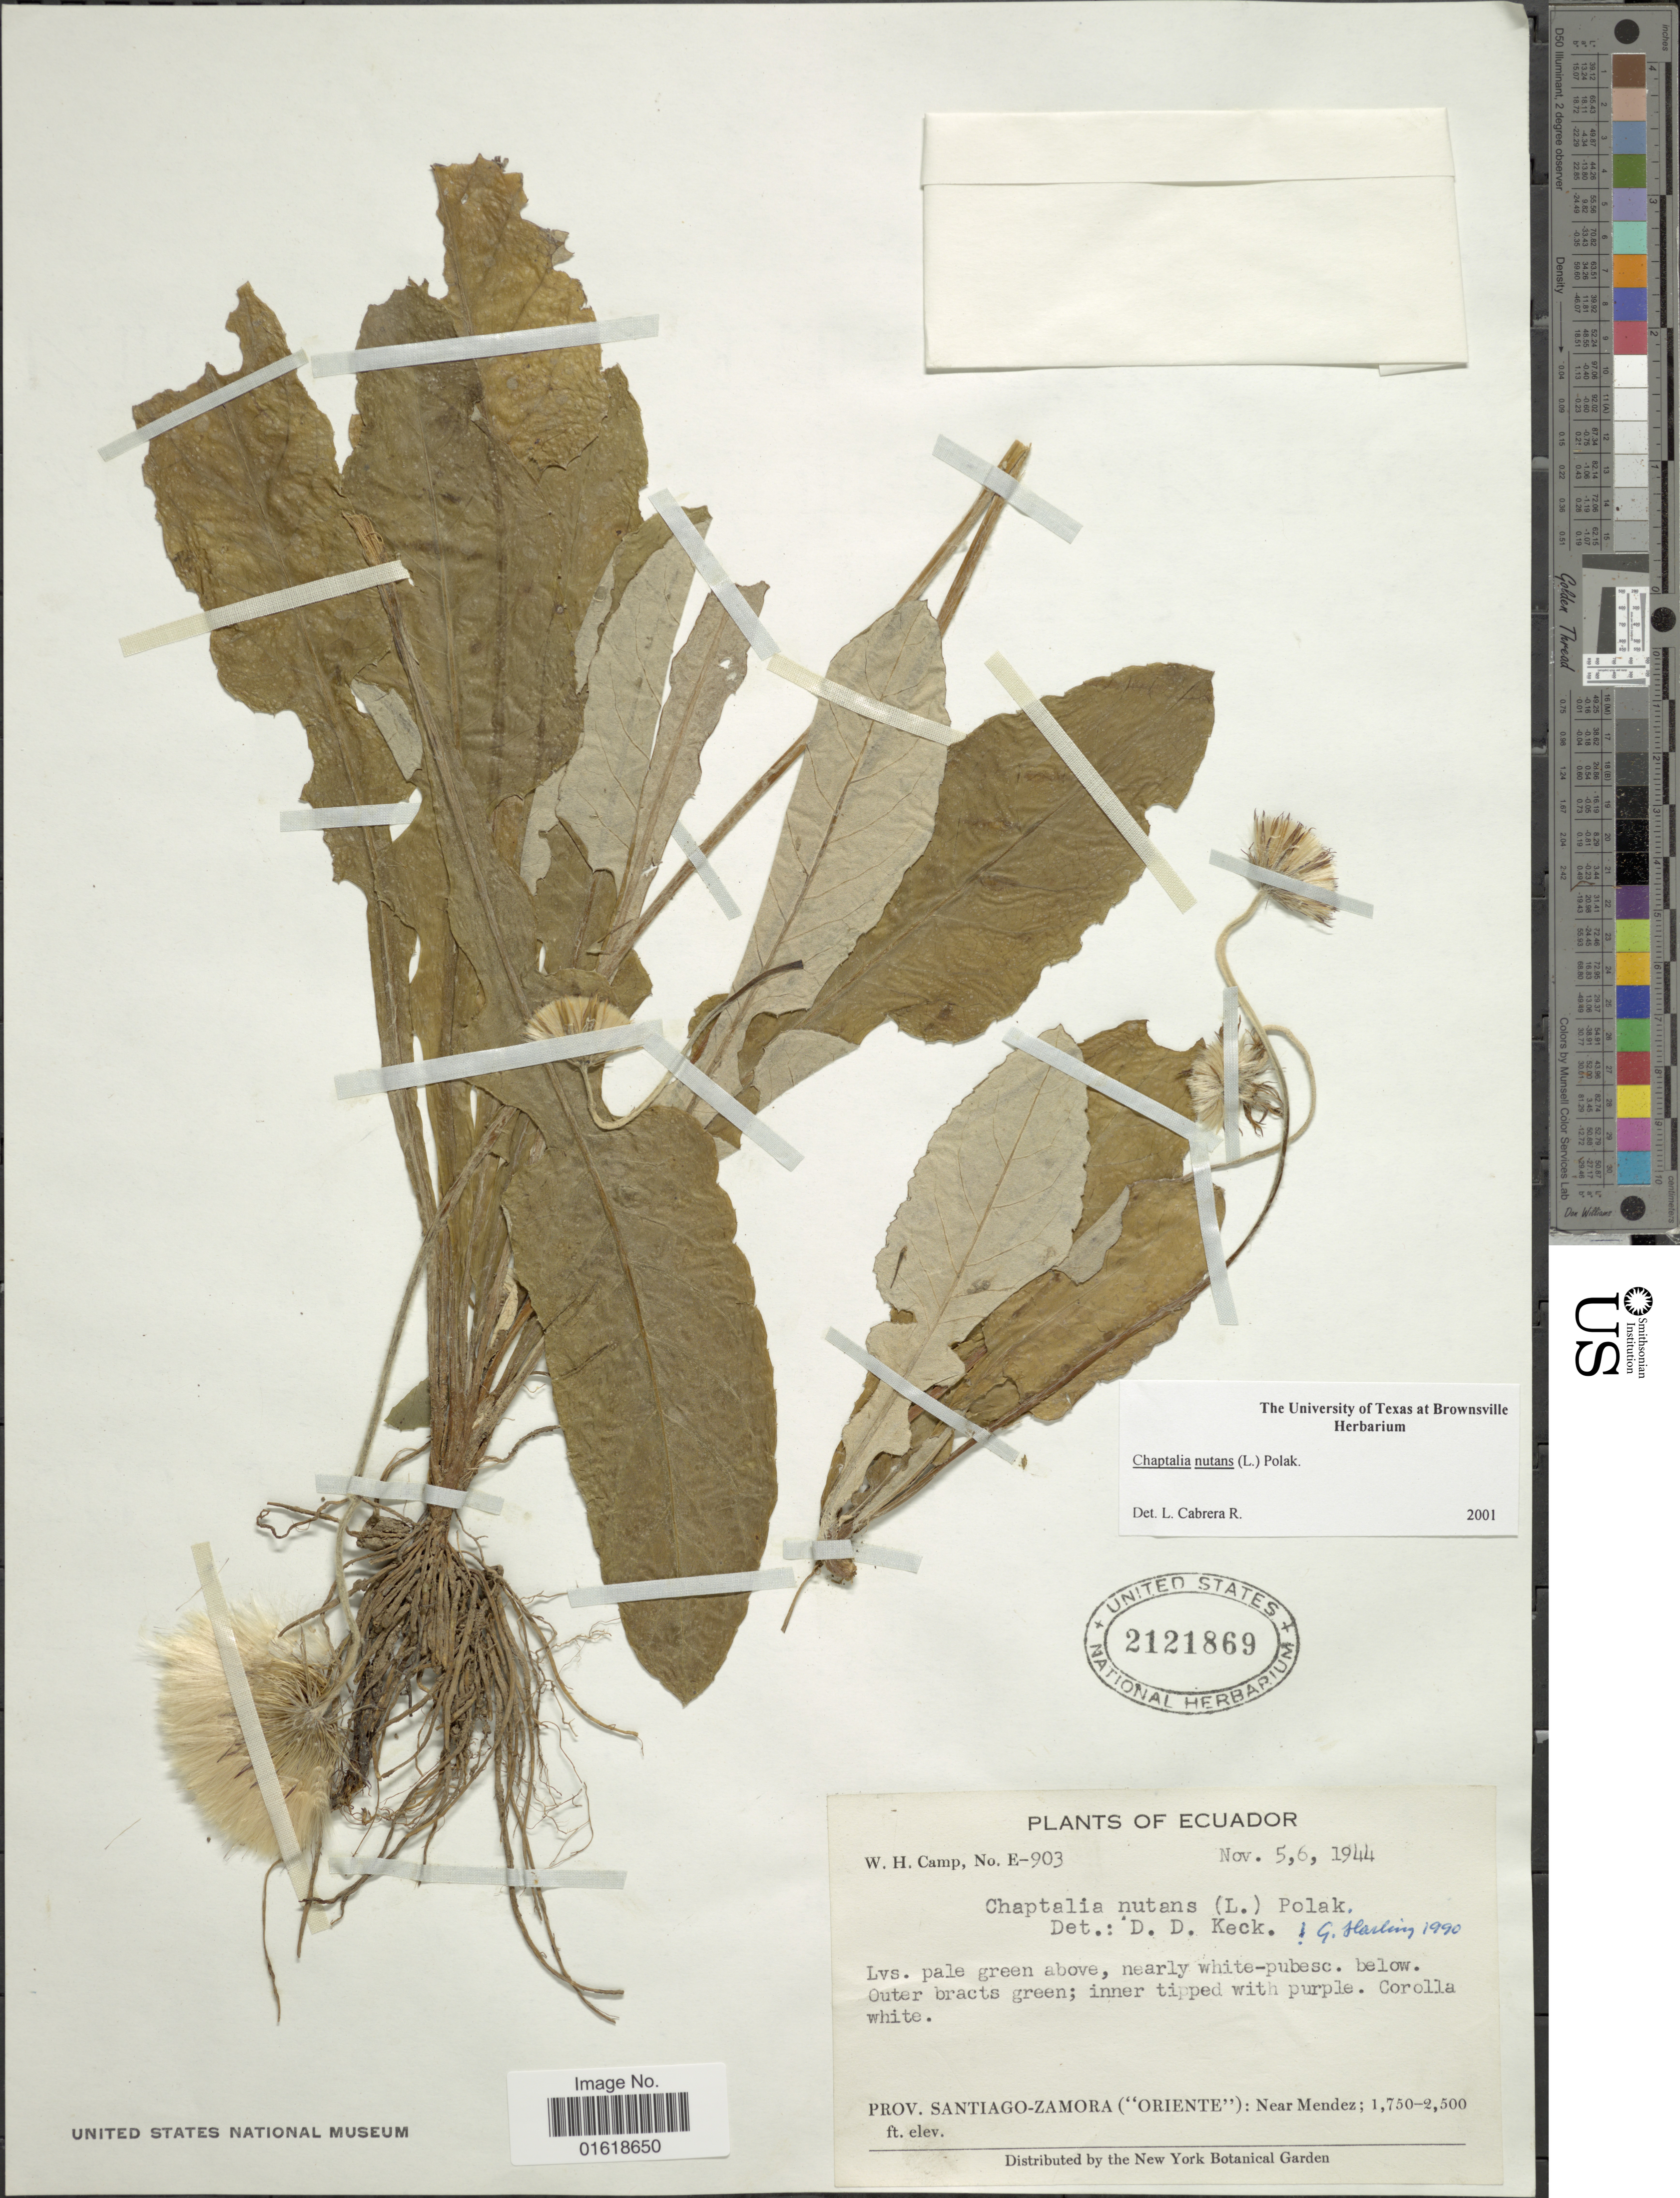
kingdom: Plantae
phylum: Tracheophyta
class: Magnoliopsida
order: Asterales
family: Asteraceae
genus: Chaptalia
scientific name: Chaptalia nutans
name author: (L.) Pol.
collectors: W. H. Camp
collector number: E-903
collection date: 1944-11-05/1944-11-06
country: Ecuador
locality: Prov. Santiago-Zamora ("Oriente"): Near Mendez.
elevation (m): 533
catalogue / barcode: US 2121869